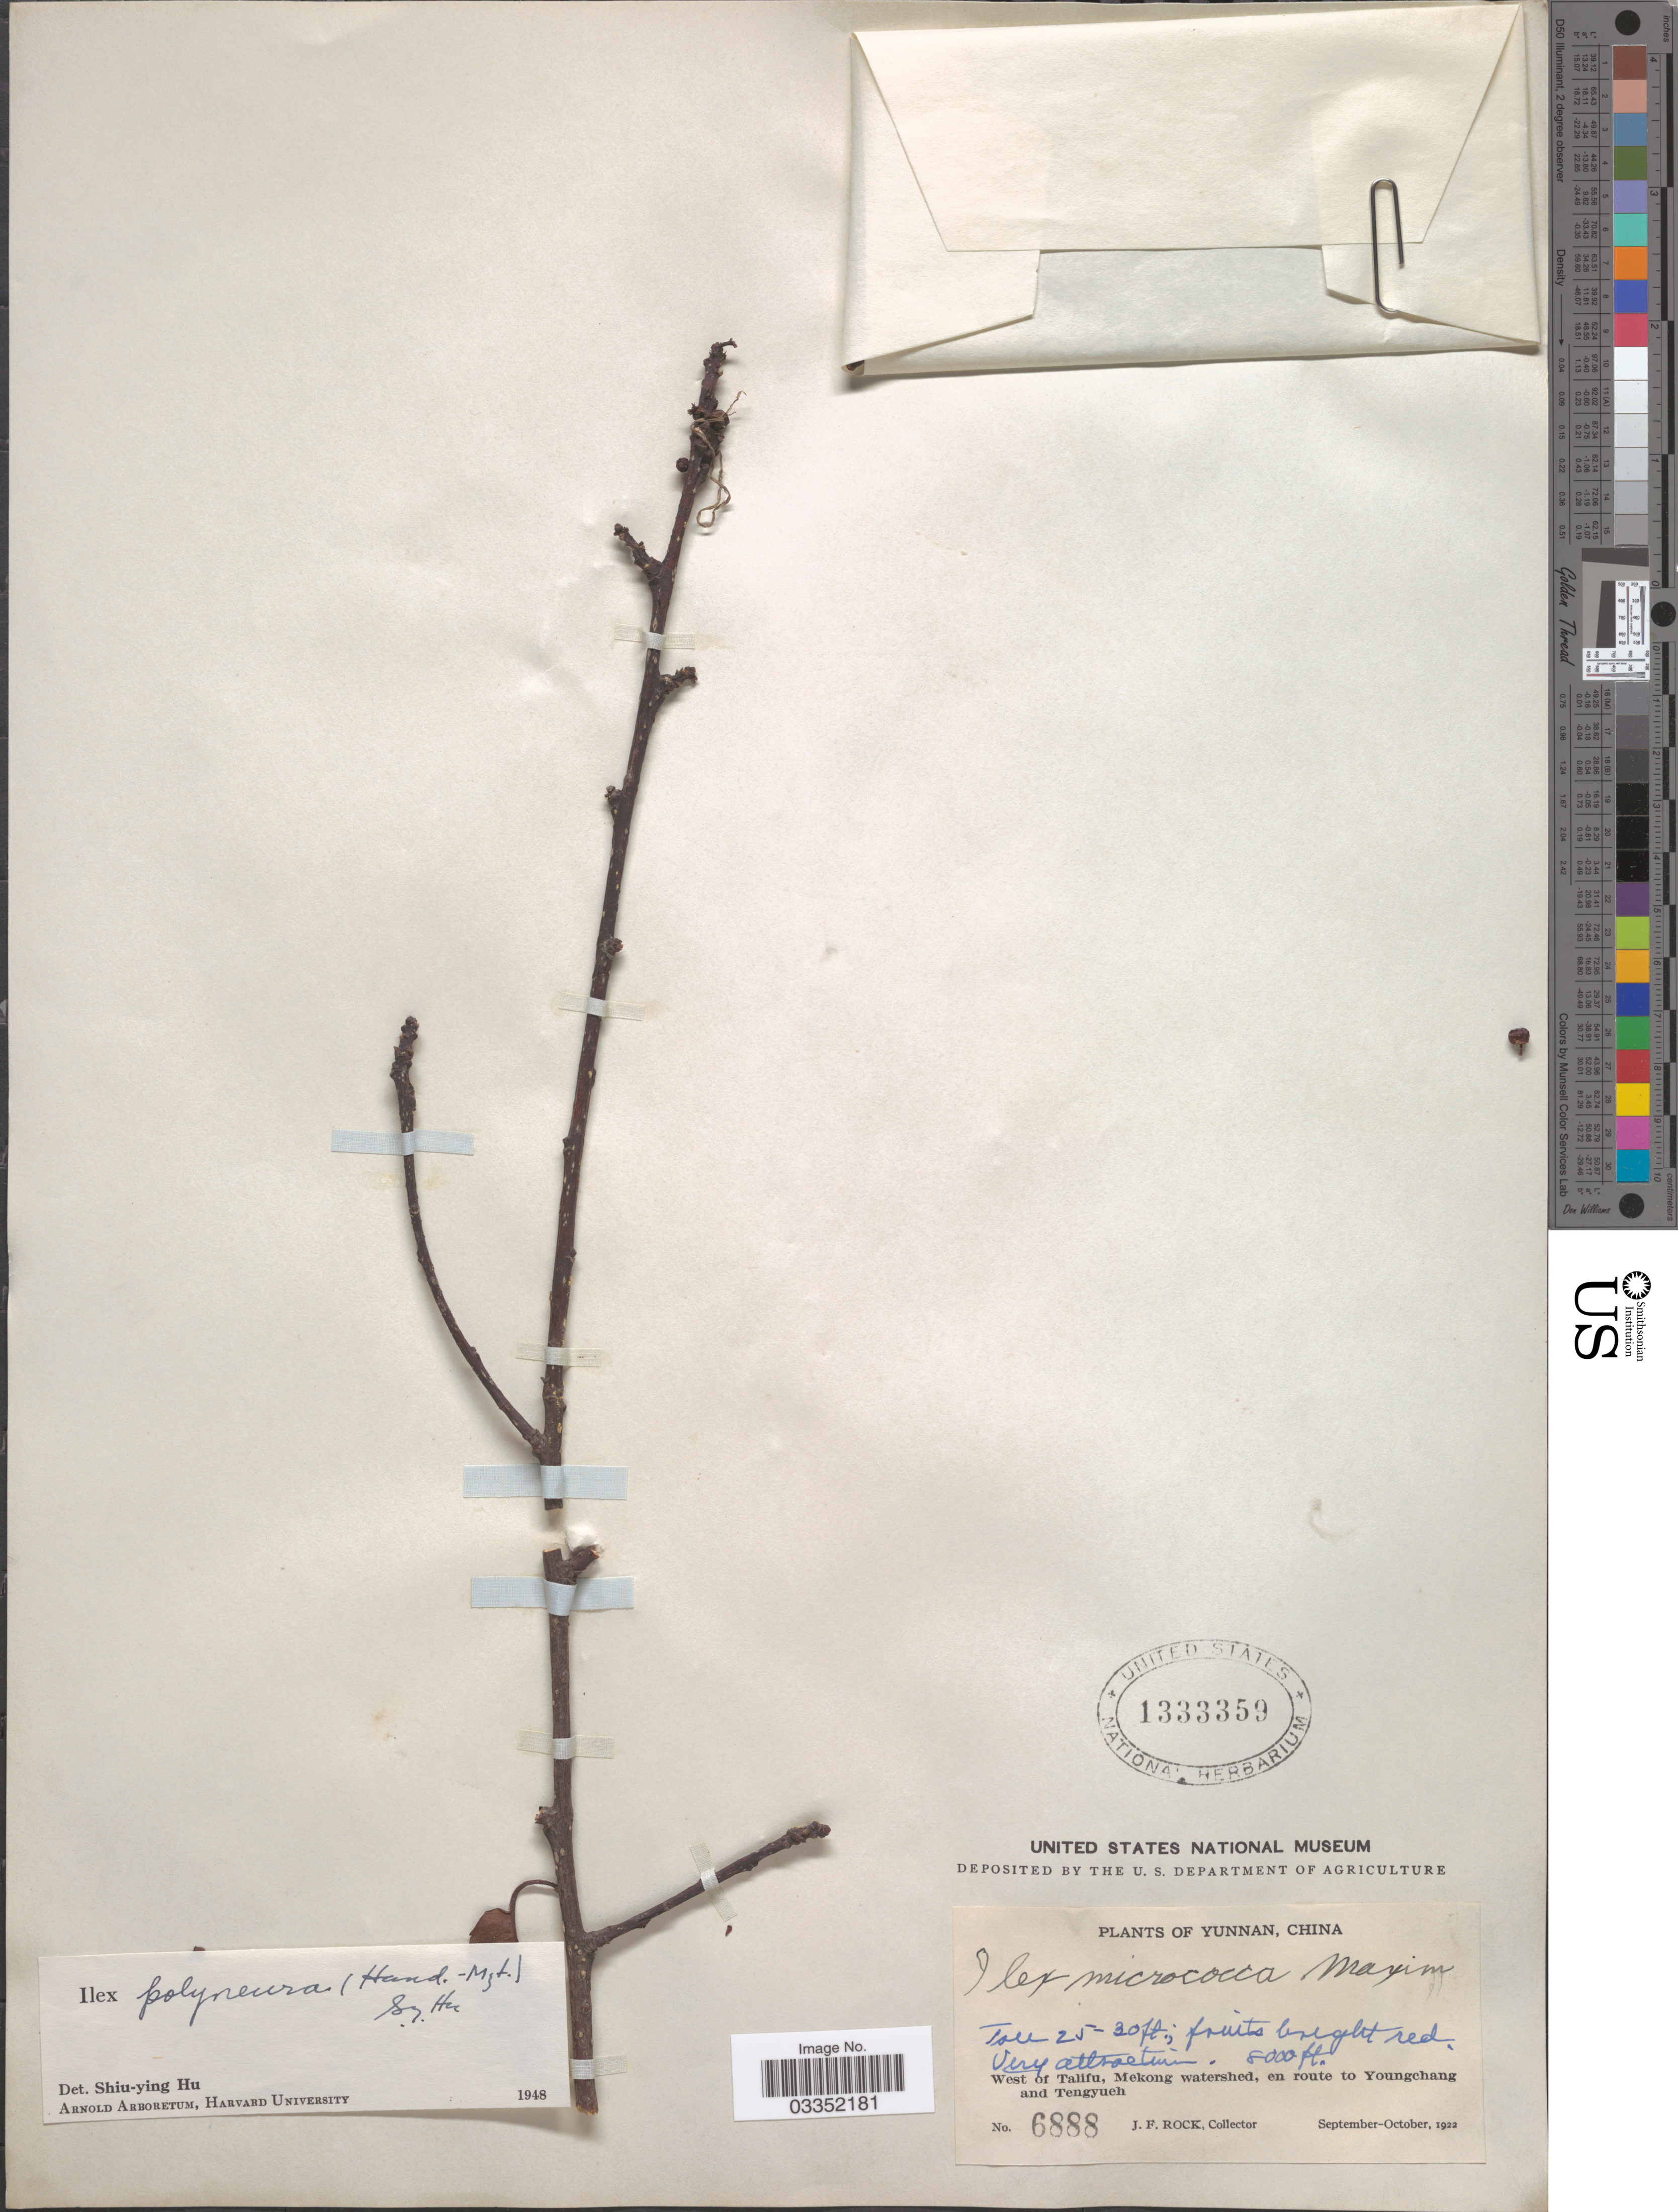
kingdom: Plantae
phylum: Tracheophyta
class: Magnoliopsida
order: Aquifoliales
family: Aquifoliaceae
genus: Ilex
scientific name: Ilex polyneura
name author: (Hand.-Mazz.) S.Y. Hu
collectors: J. Rock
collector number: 6888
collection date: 1922-09/1922-10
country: China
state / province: Yunnan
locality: West of Talifu, Mekong watershed, en route to Youngchang and Tengyueh.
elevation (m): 2438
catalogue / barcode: US 1333359